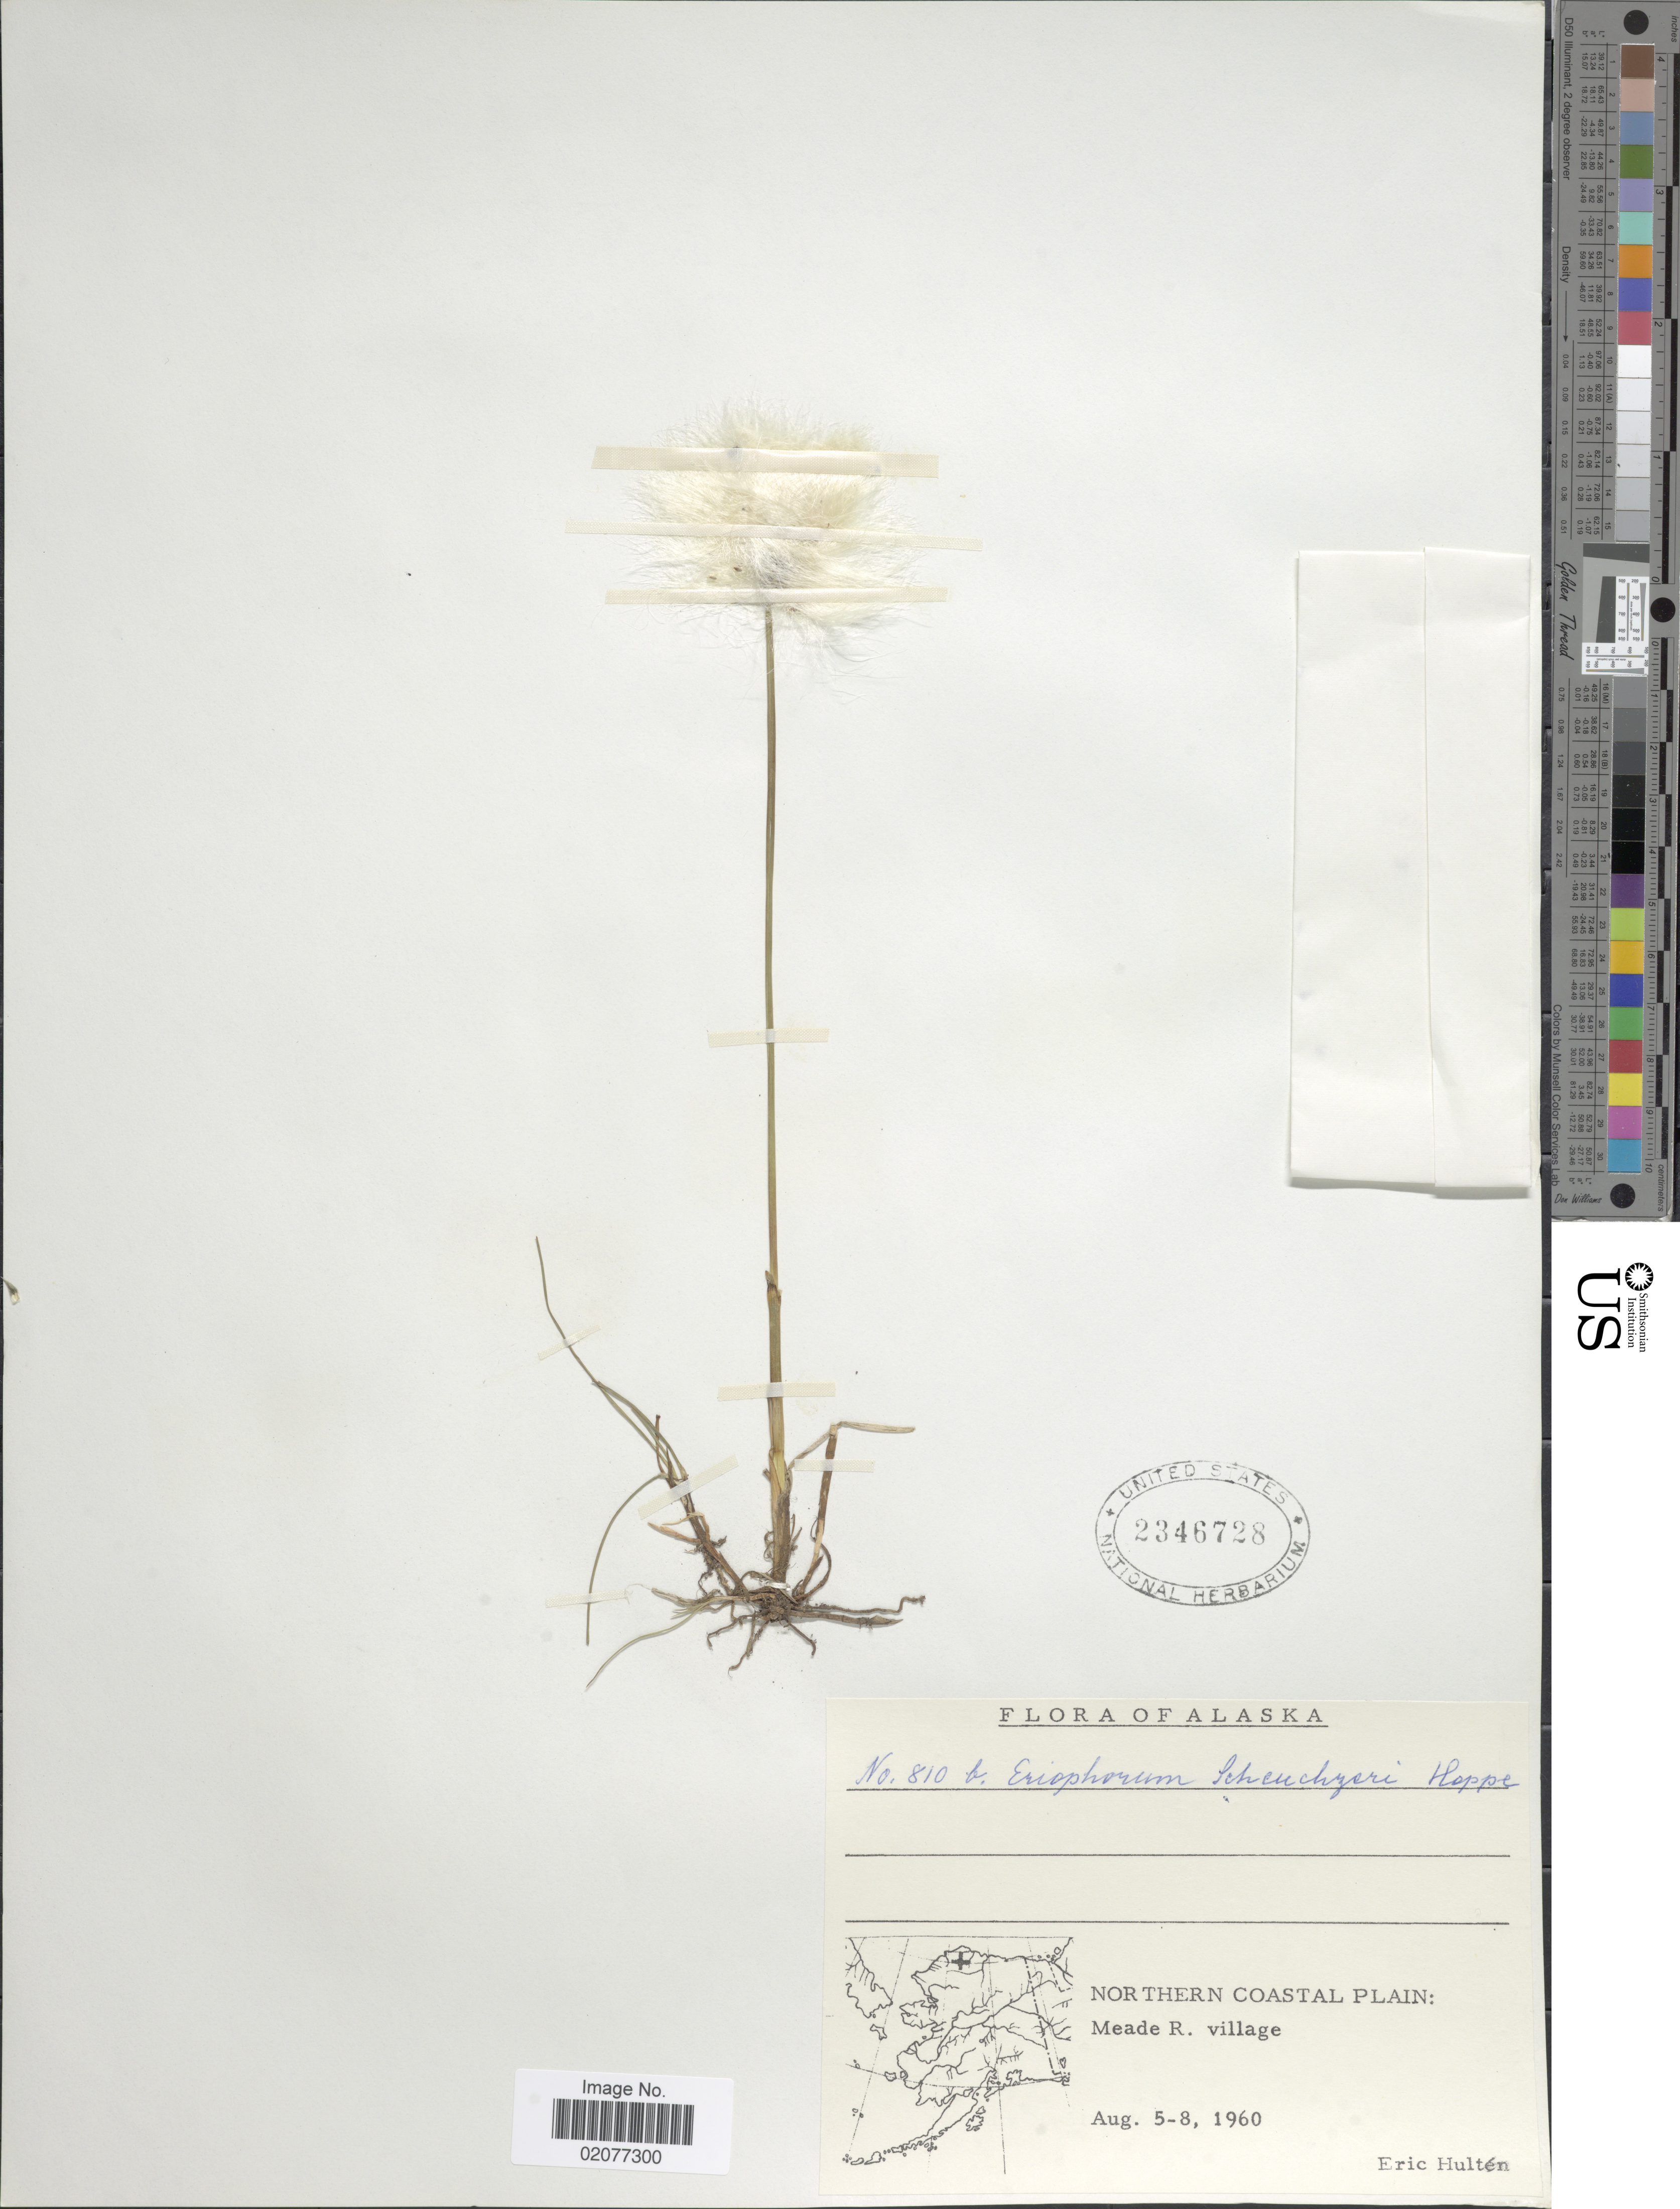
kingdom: Plantae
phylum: Tracheophyta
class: Liliopsida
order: Poales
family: Cyperaceae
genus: Eriophorum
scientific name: Eriophorum scheuchzeri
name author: Hoppe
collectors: E. G. Hultén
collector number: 810b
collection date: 1960-07-05/1960-08-08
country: United States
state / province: Alaska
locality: Northern Coastal Plain: Meade R. village.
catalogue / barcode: US 2346728